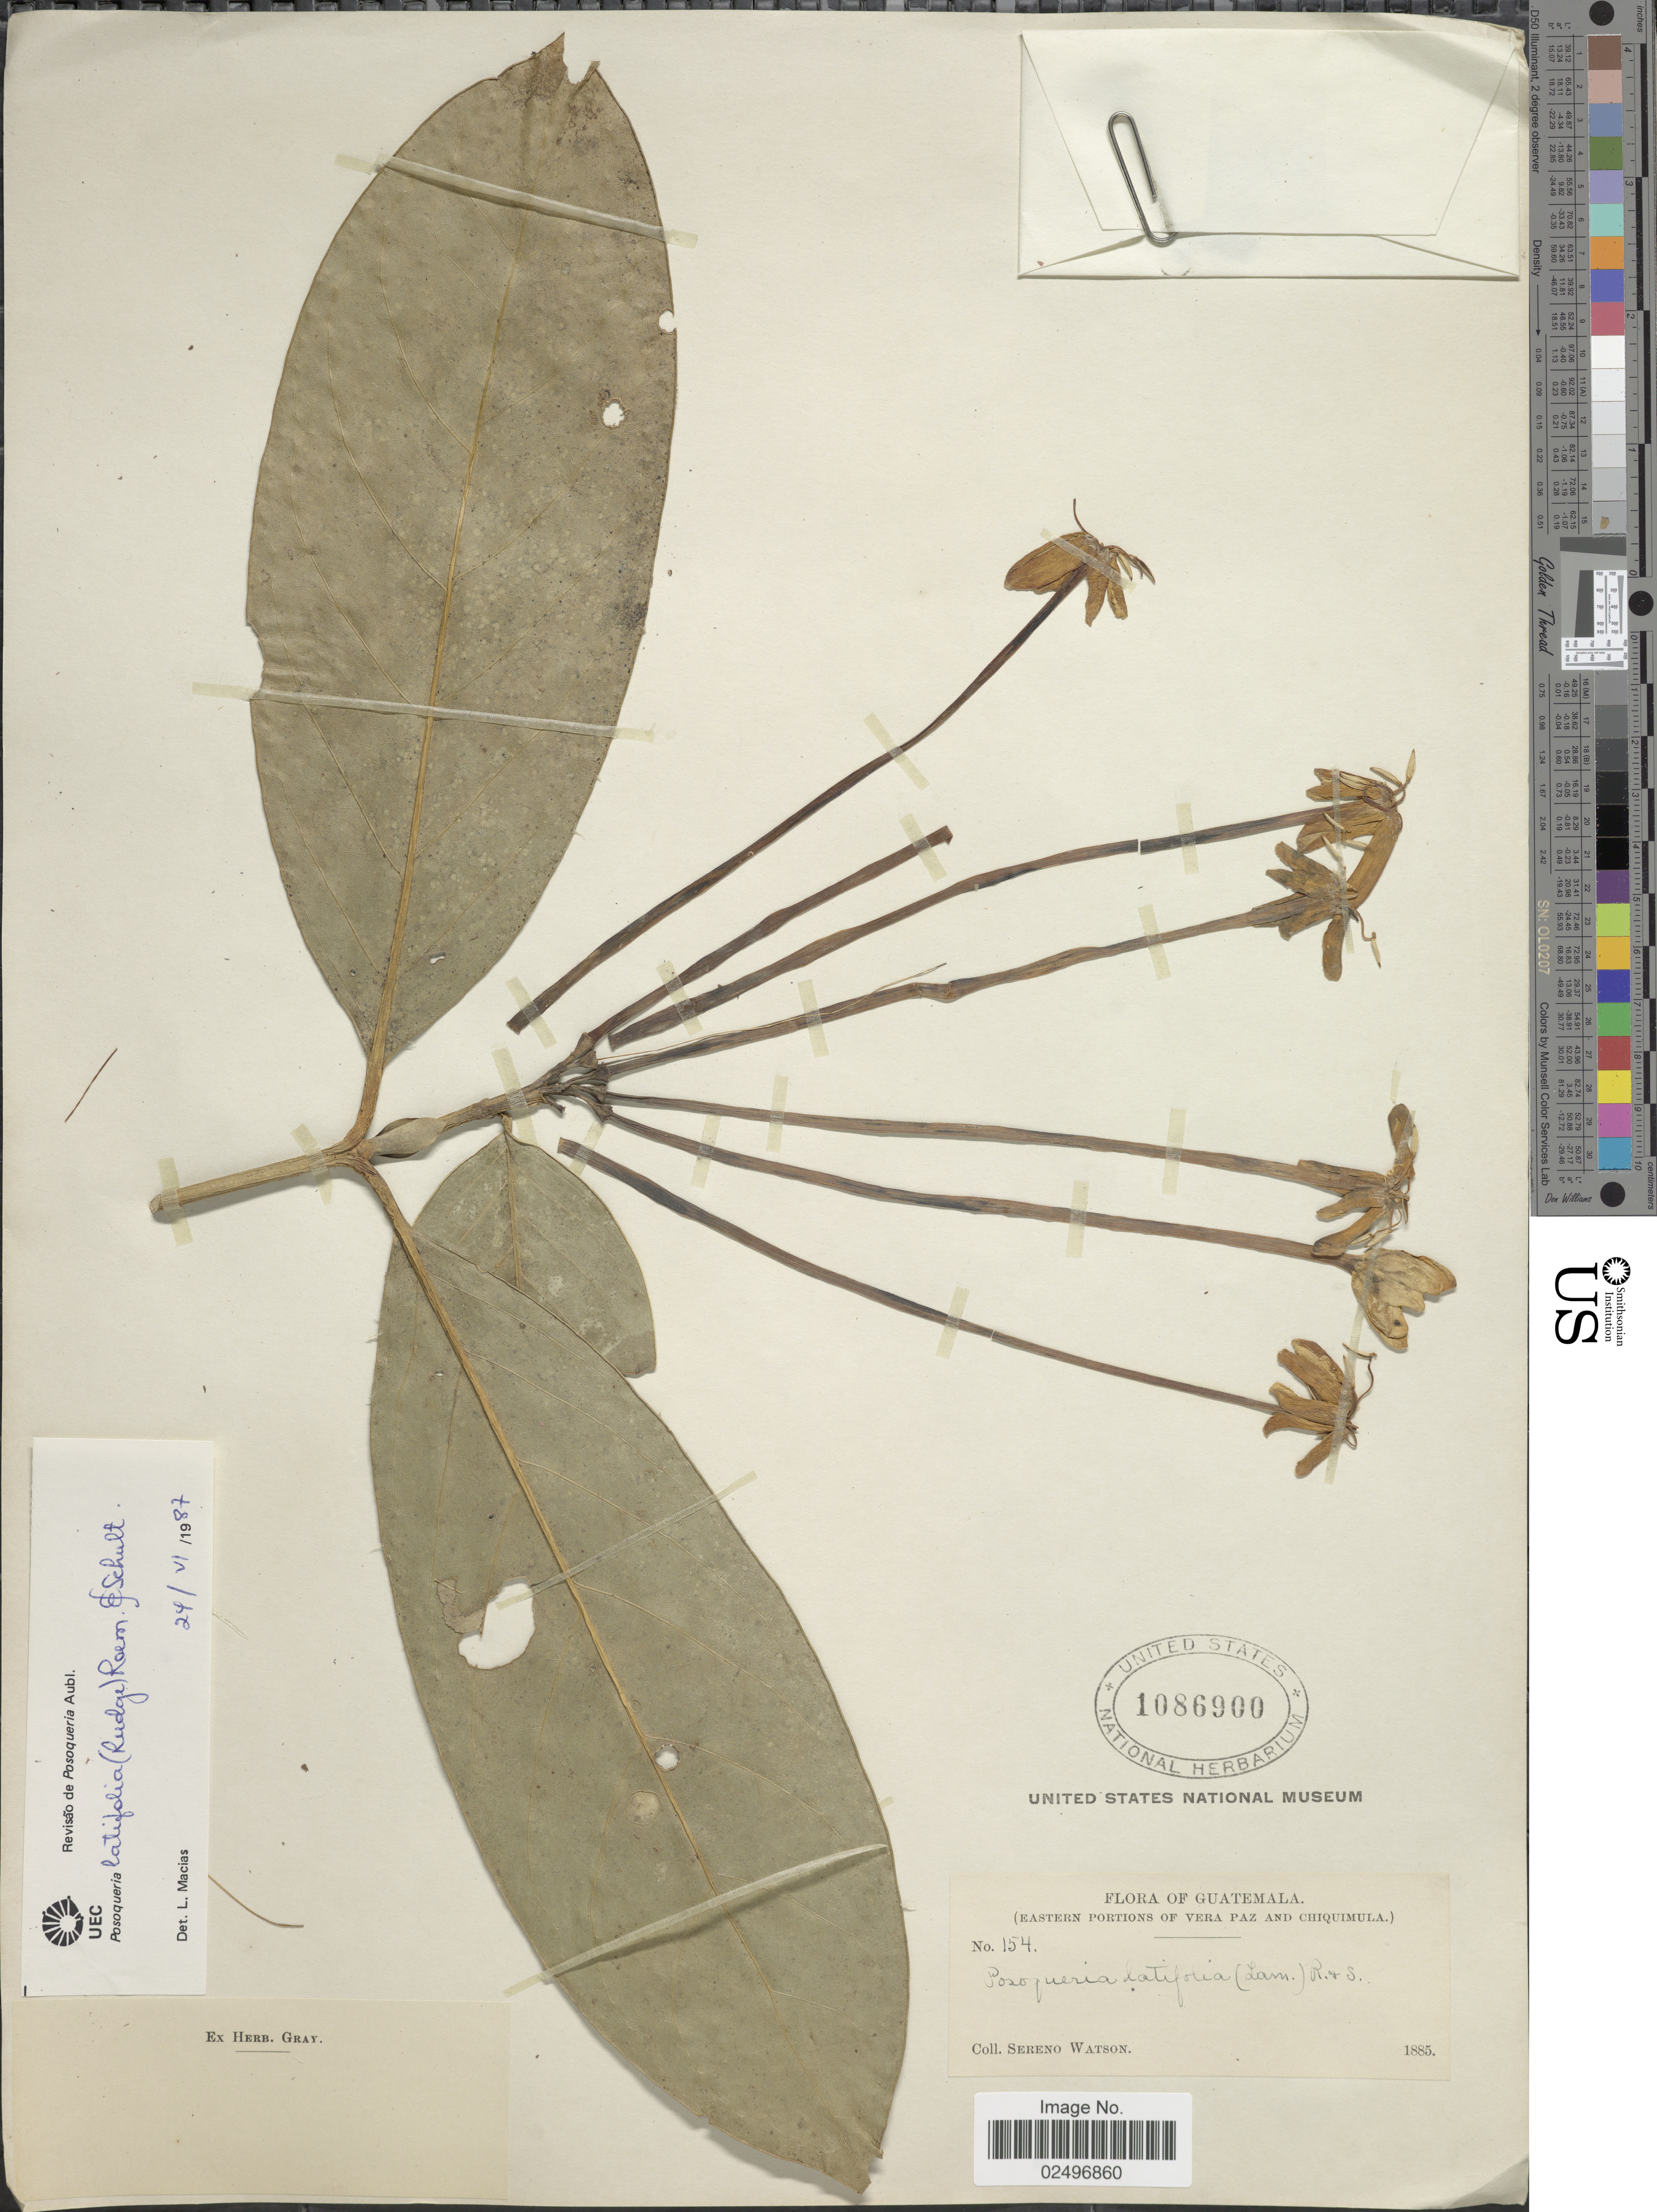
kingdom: Plantae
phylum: Tracheophyta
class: Magnoliopsida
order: Gentianales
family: Rubiaceae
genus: Posoqueria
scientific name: Posoqueria latifolia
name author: (Rudge) Roem. & Schult.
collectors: S. Watson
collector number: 154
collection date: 1885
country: Guatemala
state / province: Chiquimula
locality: Eastern Portions of Vera Paz and Chiquimula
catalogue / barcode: US 1086900